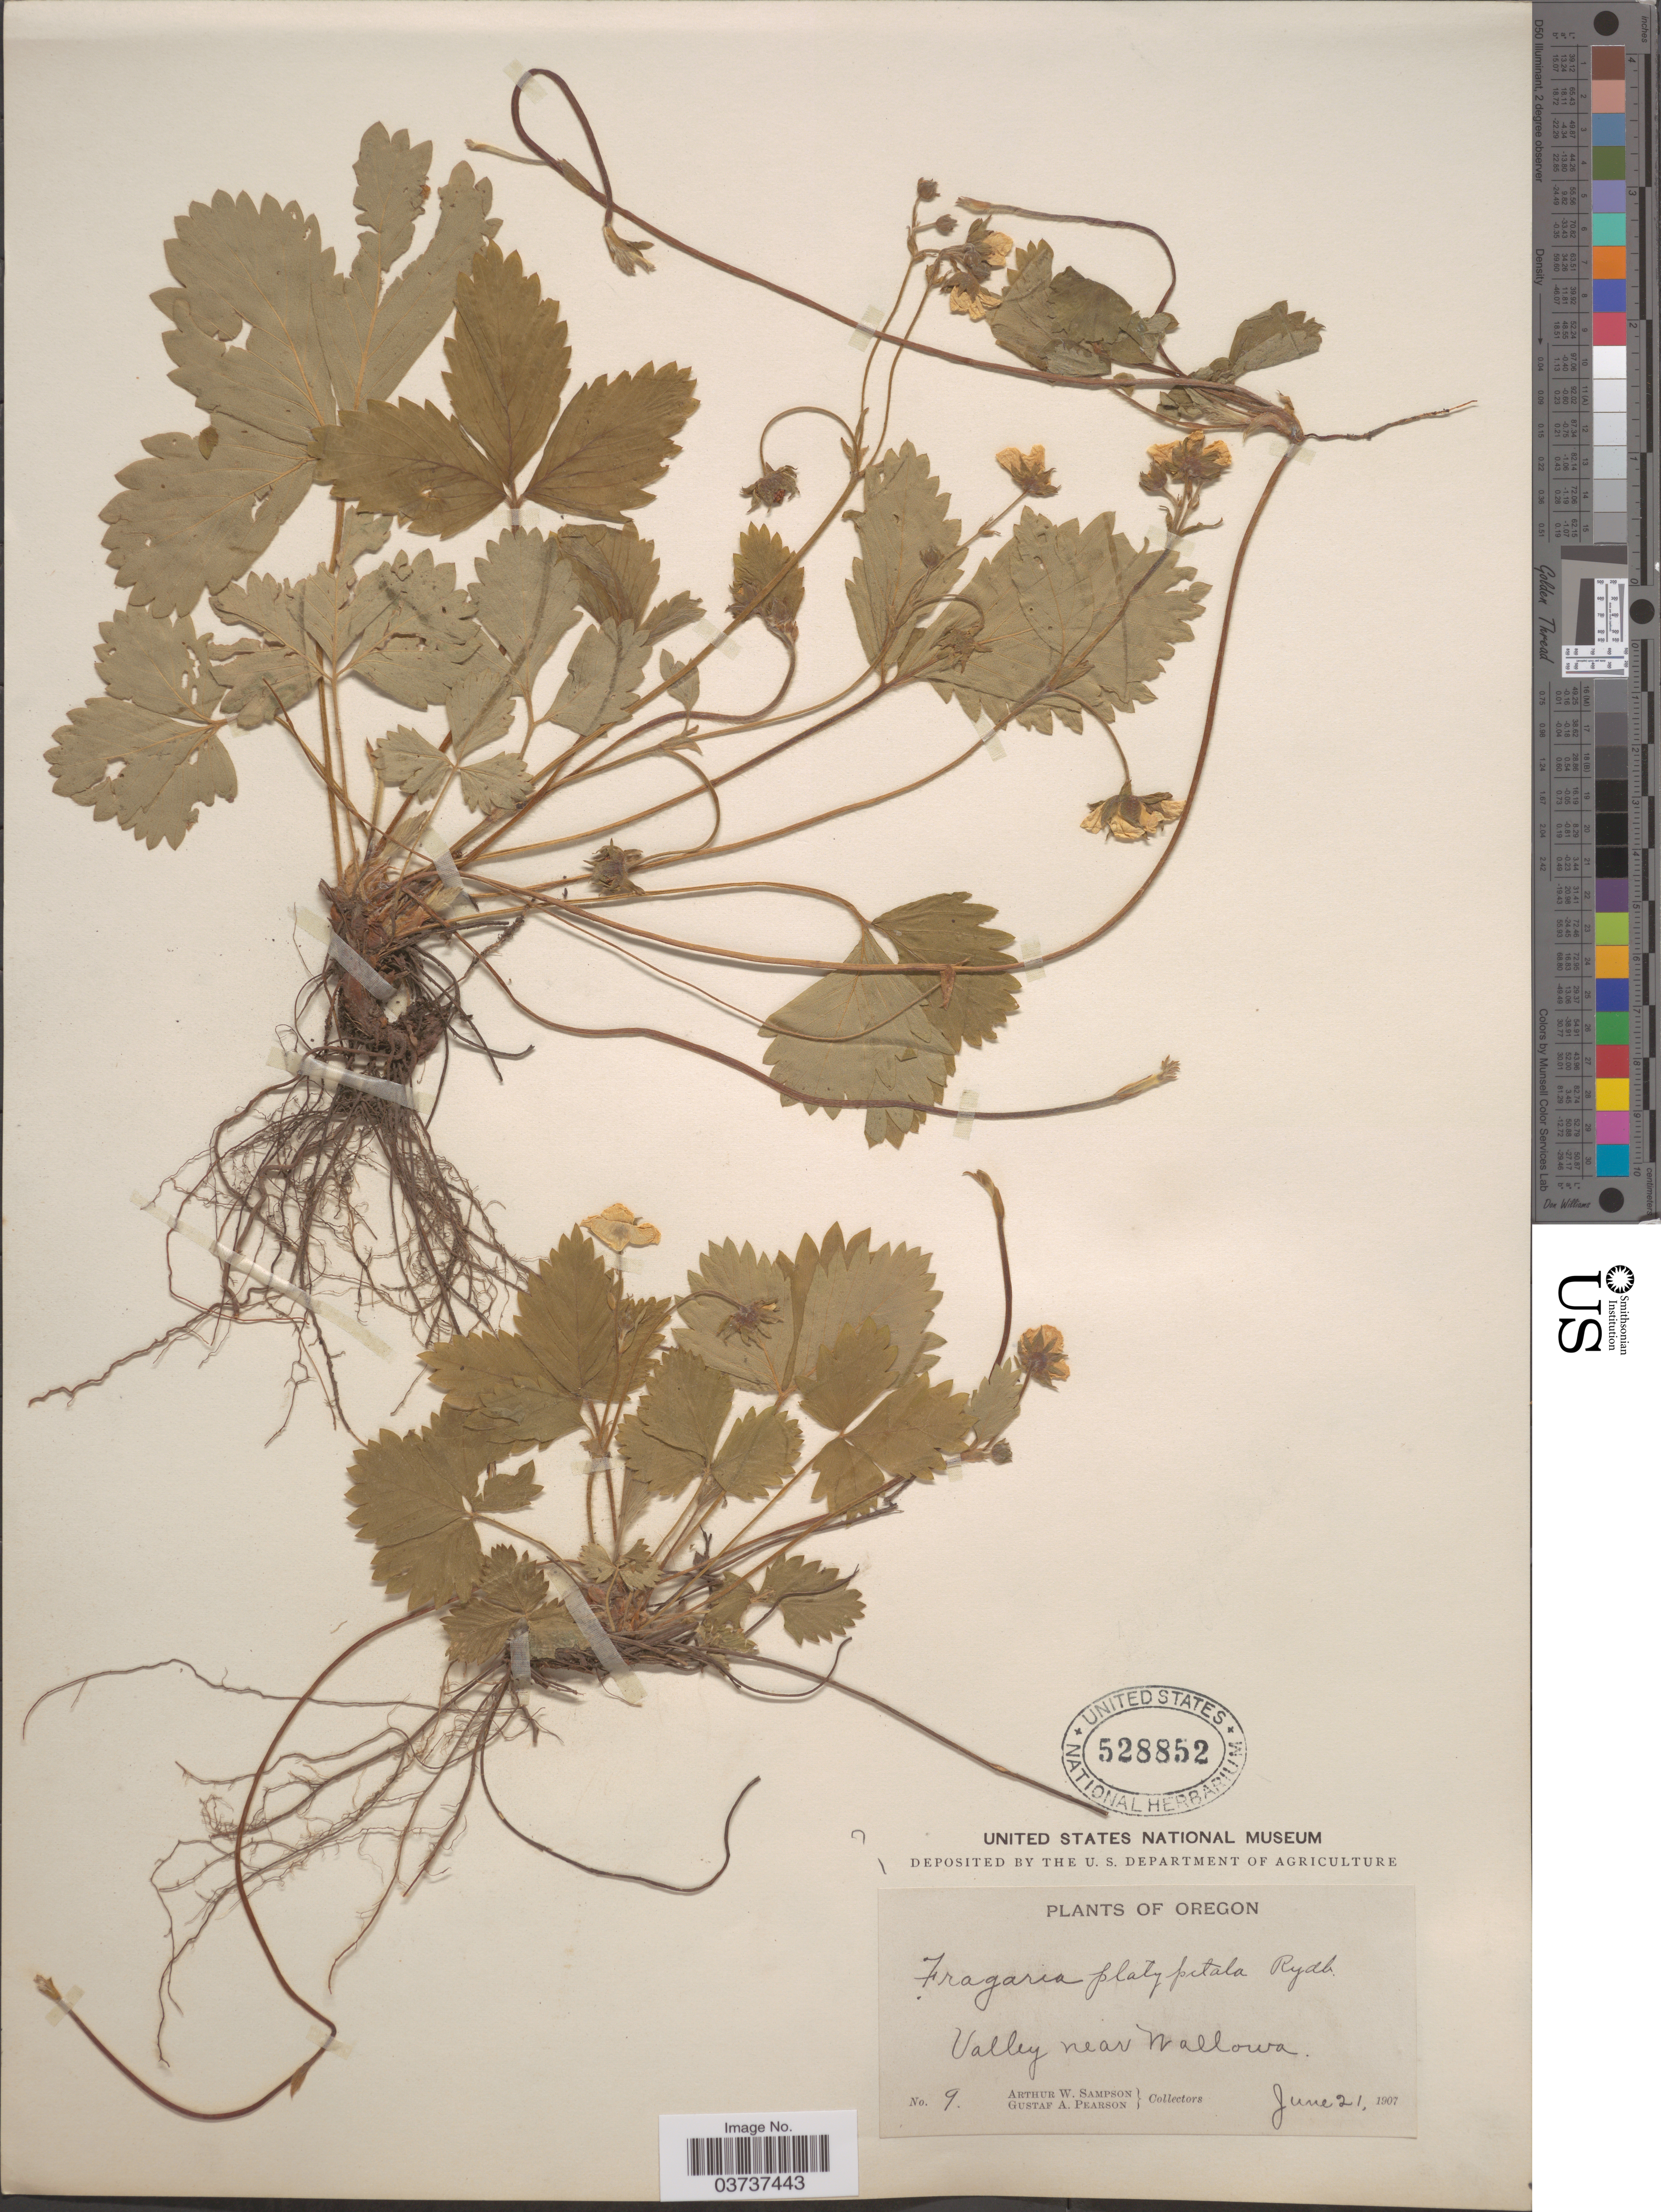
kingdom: Plantae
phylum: Tracheophyta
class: Magnoliopsida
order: Rosales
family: Rosaceae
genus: Fragaria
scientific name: Fragaria vesca subsp. bracteata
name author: L.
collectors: A. Sampson & G. Pearson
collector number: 9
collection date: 1907-06-21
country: United States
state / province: Oregon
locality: Valley near Wallowa.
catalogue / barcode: US 528852